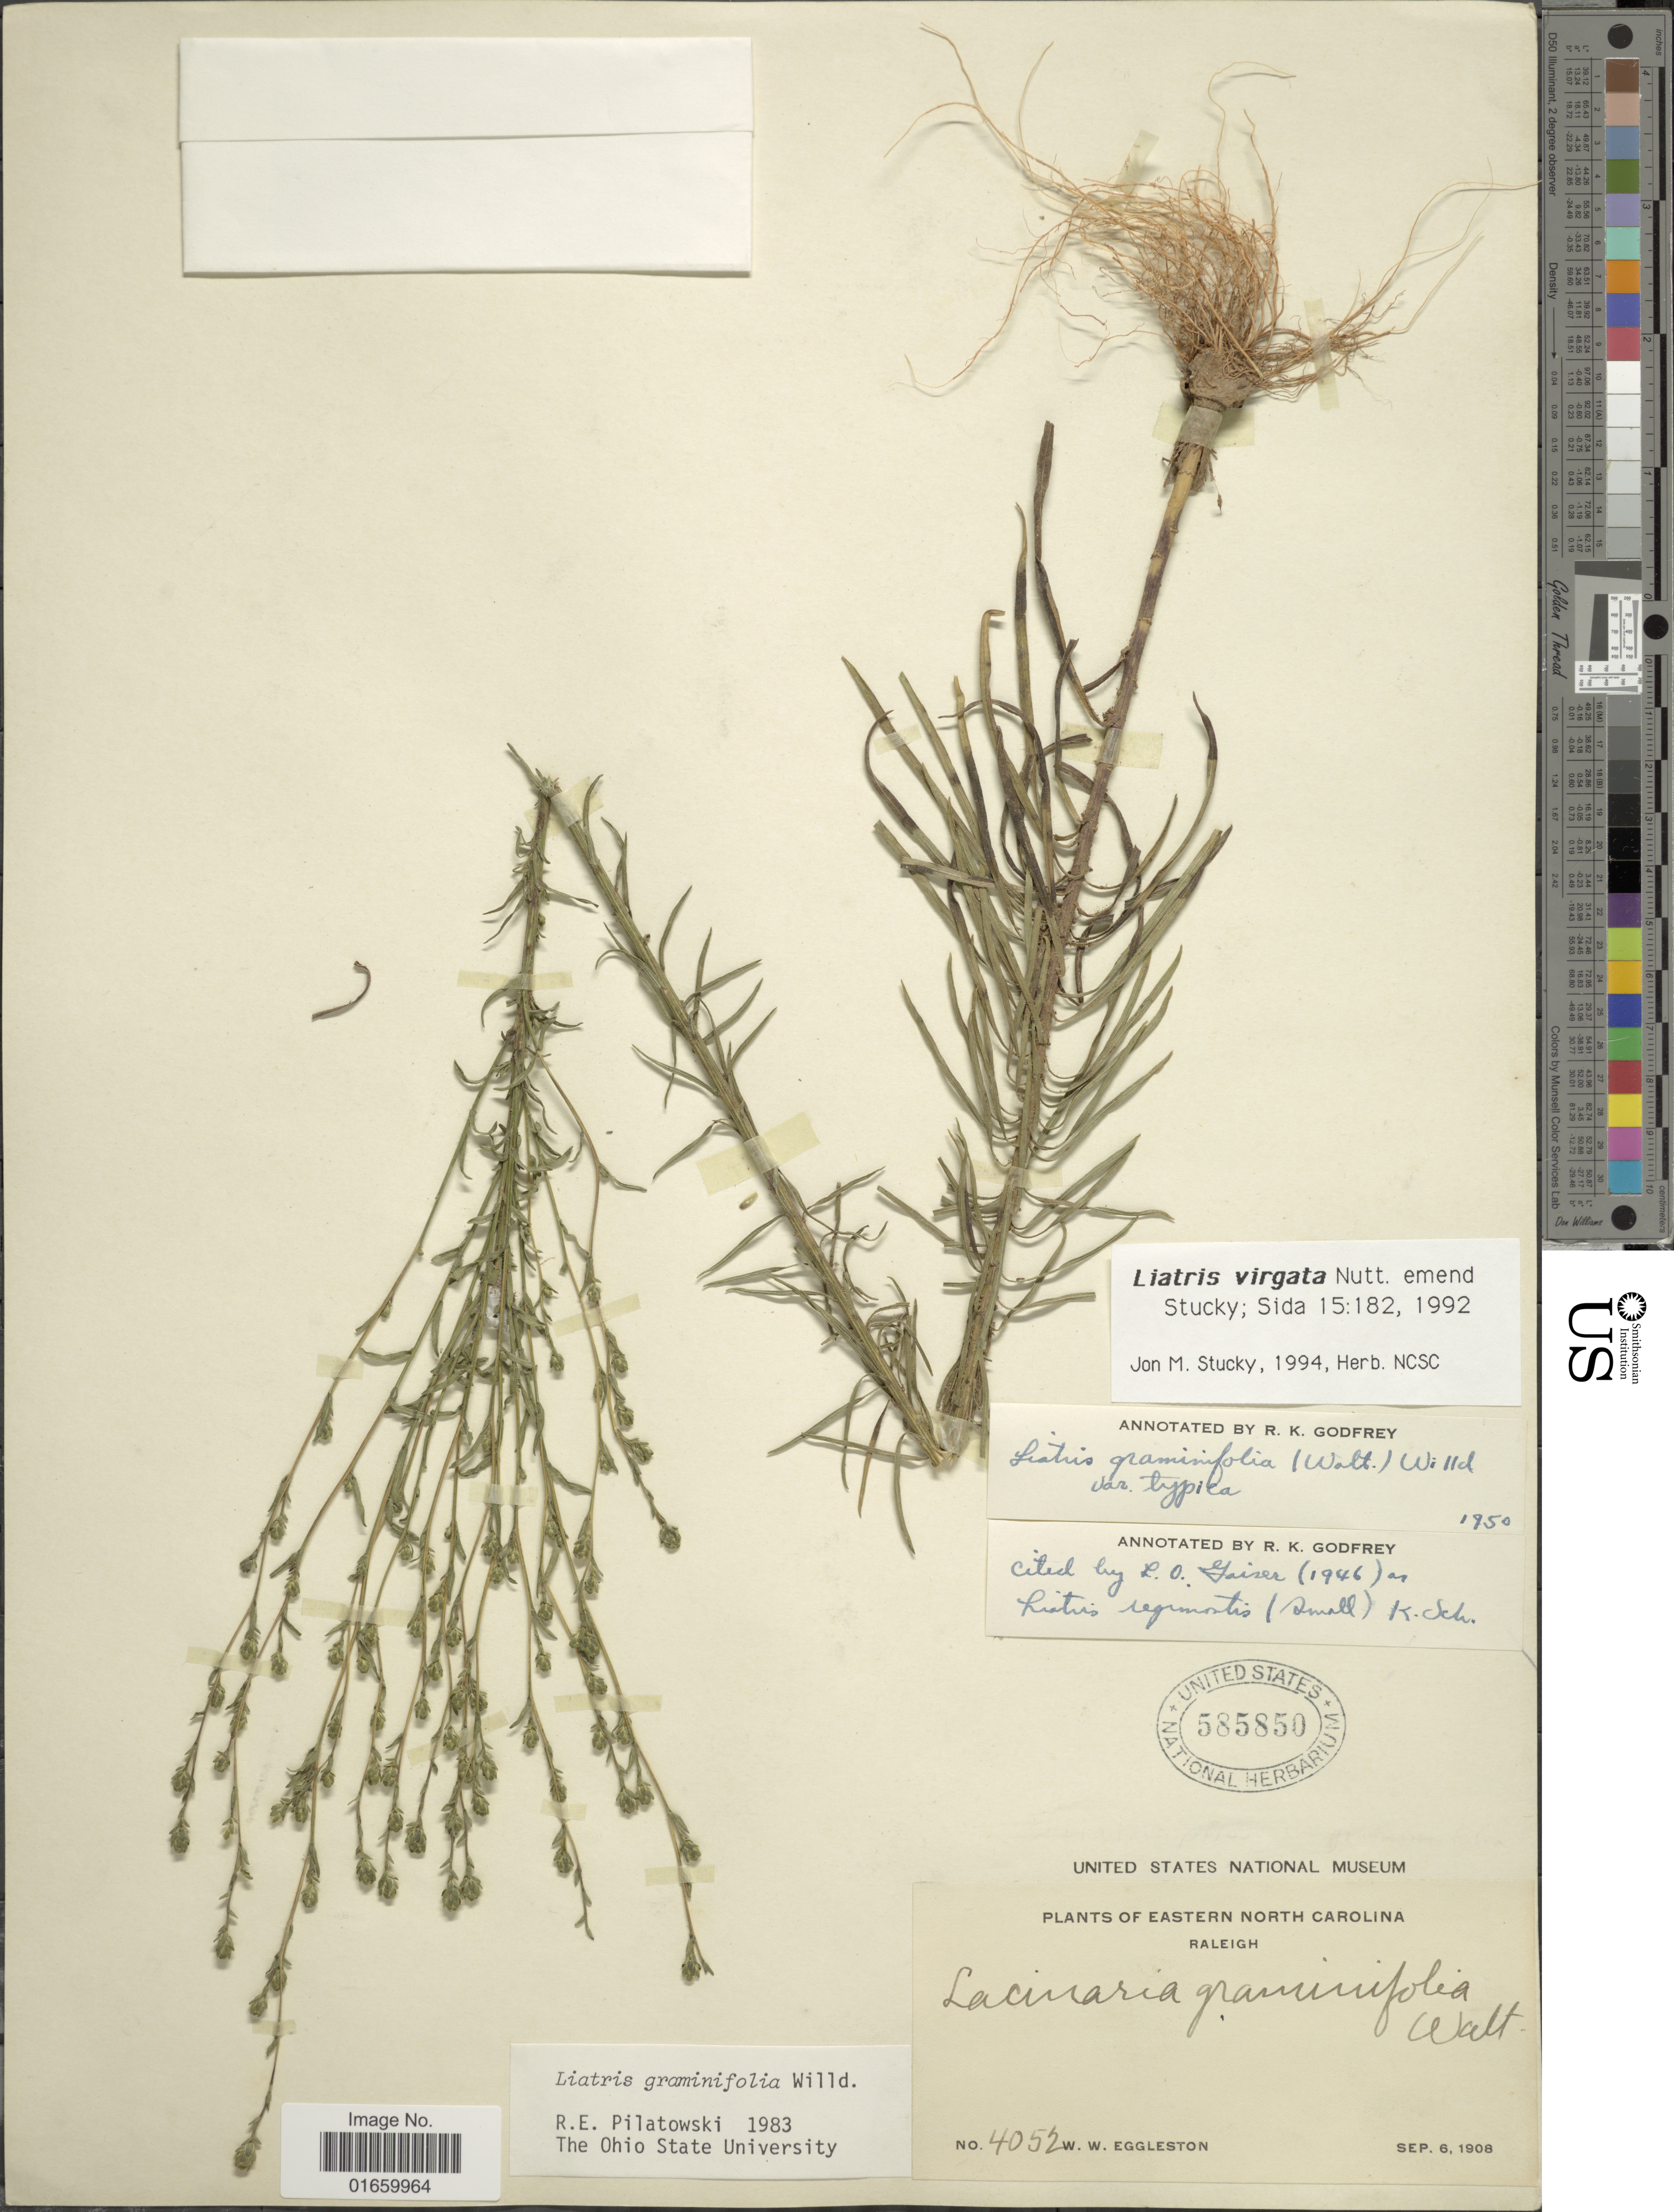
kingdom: Plantae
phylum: Tracheophyta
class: Magnoliopsida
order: Asterales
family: Asteraceae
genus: Liatris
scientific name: Liatris virgata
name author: Nutt.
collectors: W. W. Eggleston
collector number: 4052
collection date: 1908-09-06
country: United States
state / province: North Carolina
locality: Raleigh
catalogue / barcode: US 585850